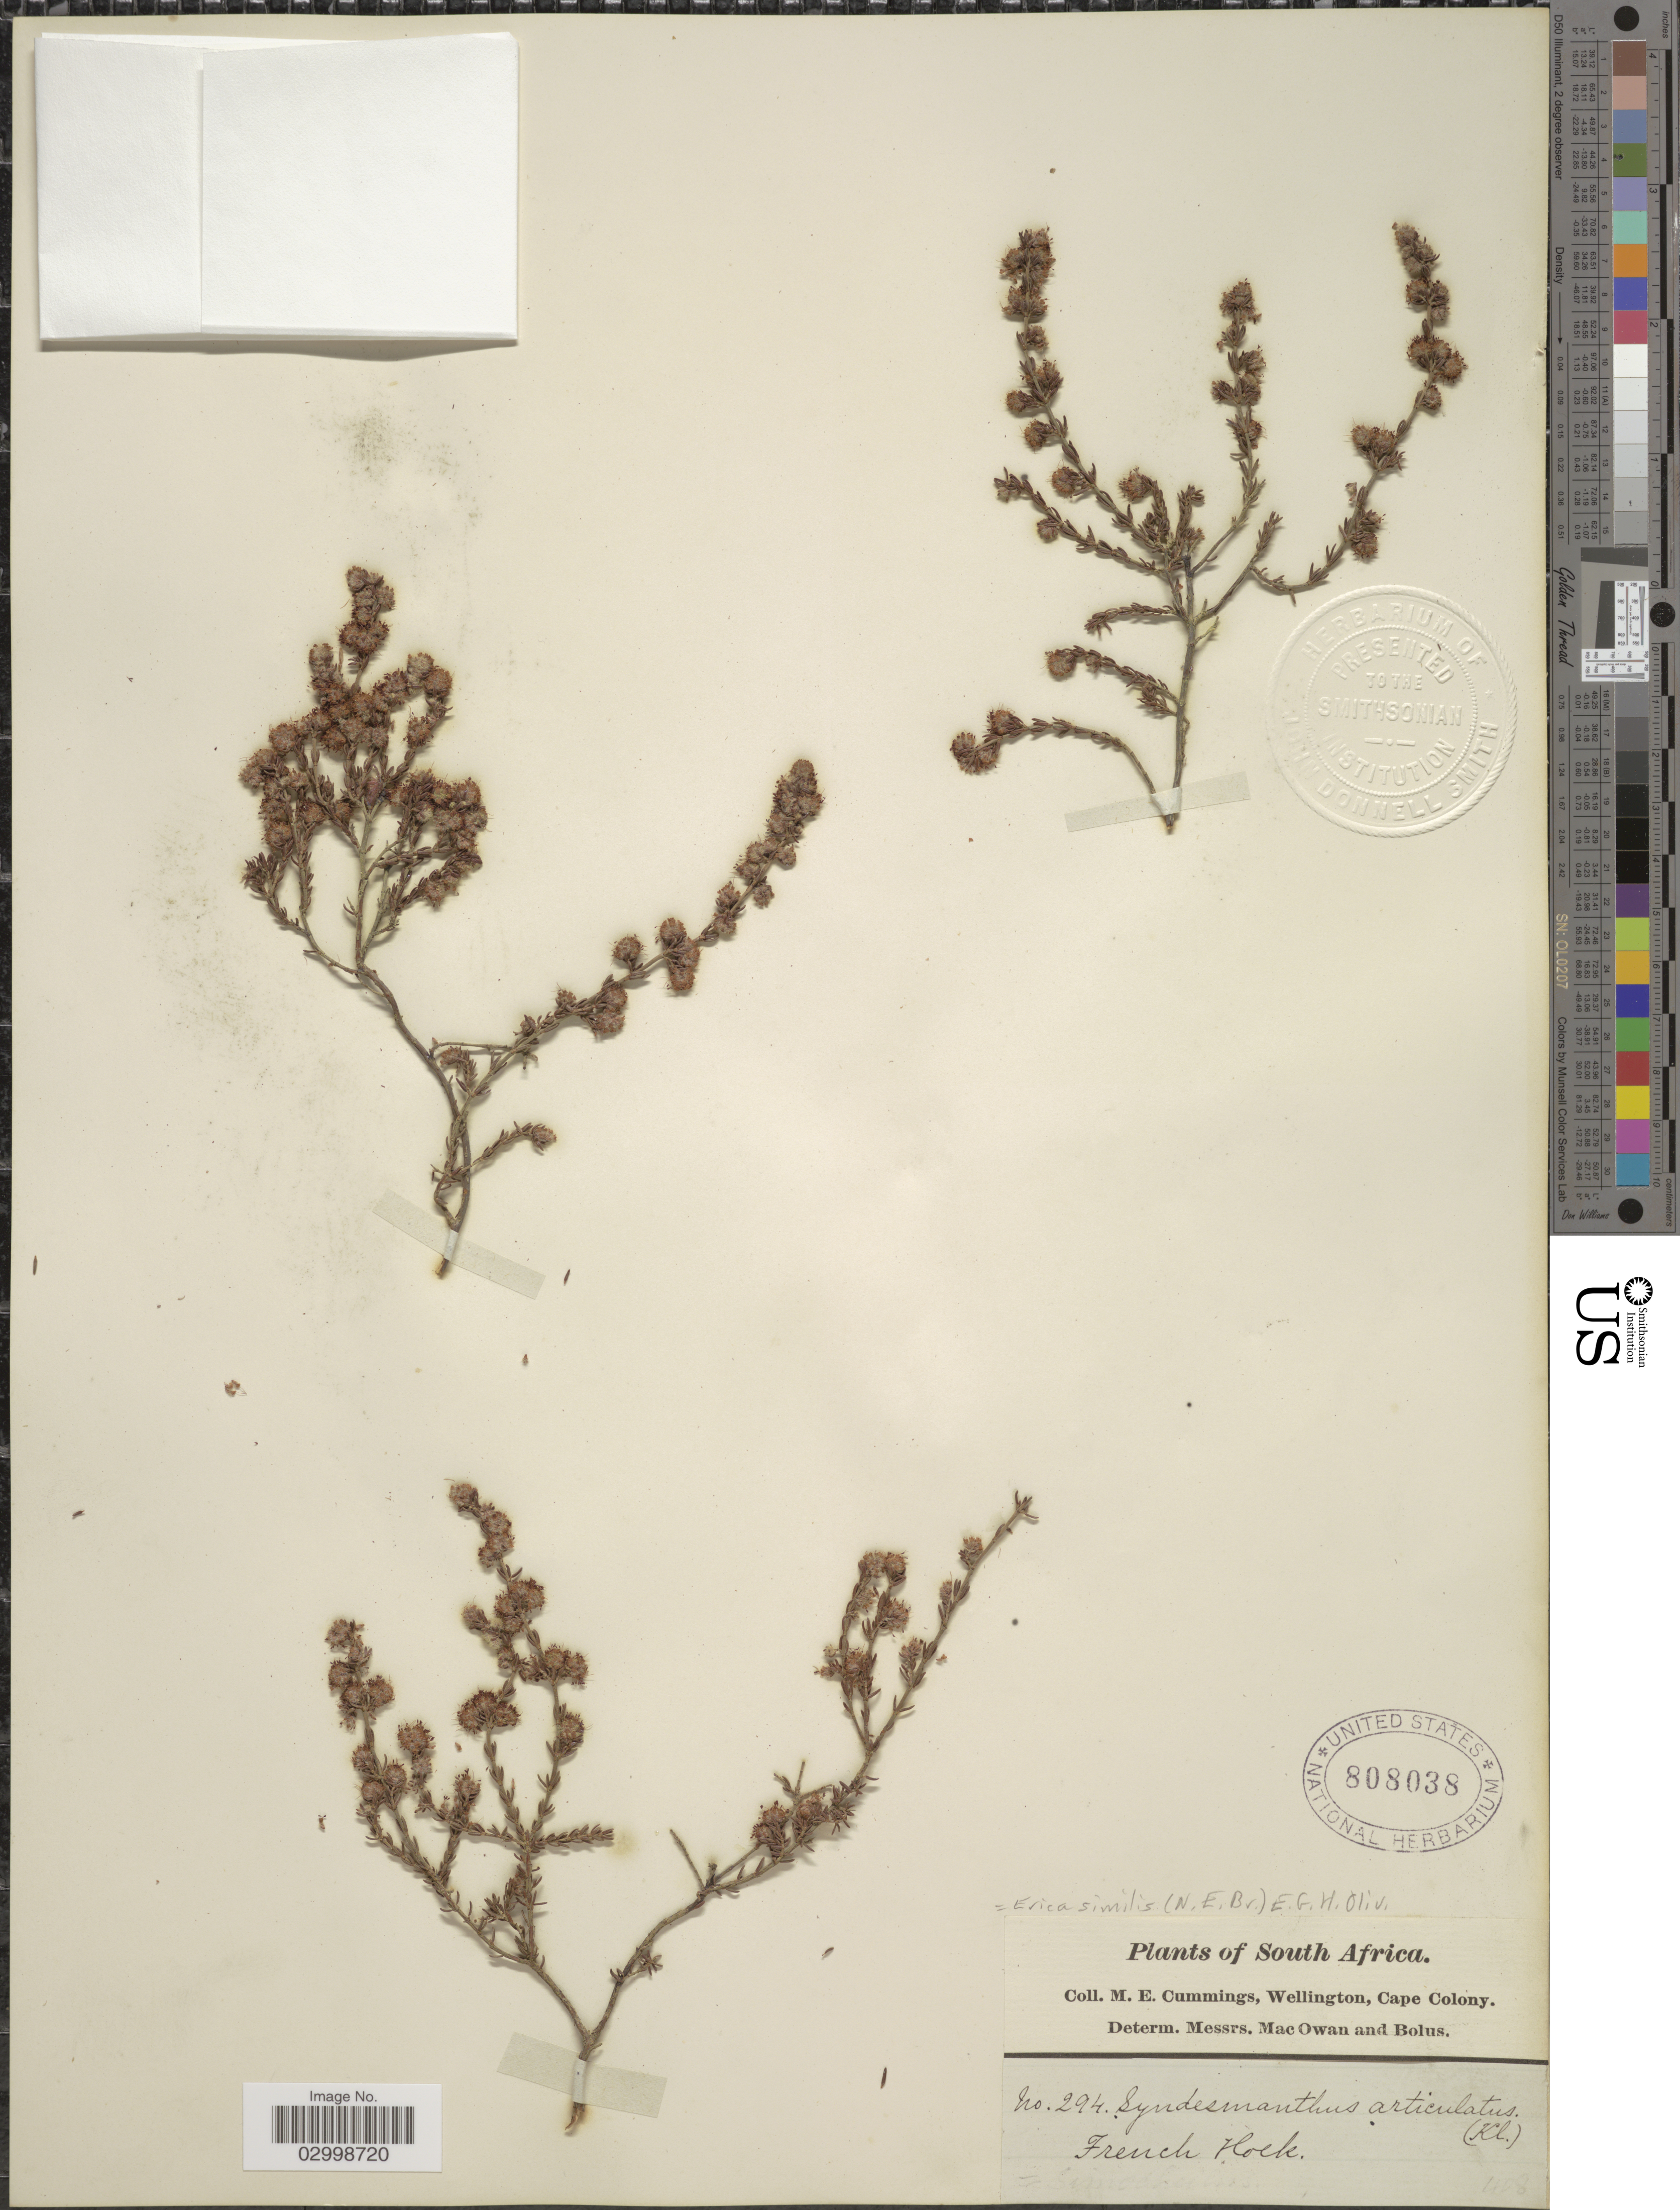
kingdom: Plantae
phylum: Tracheophyta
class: Magnoliopsida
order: Ericales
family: Ericaceae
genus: Erica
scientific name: Erica similis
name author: (N.E. Br.) E.G.H. Oliv.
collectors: M. E. Cummings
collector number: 294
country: South Africa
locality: French Hoek.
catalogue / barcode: US 808038